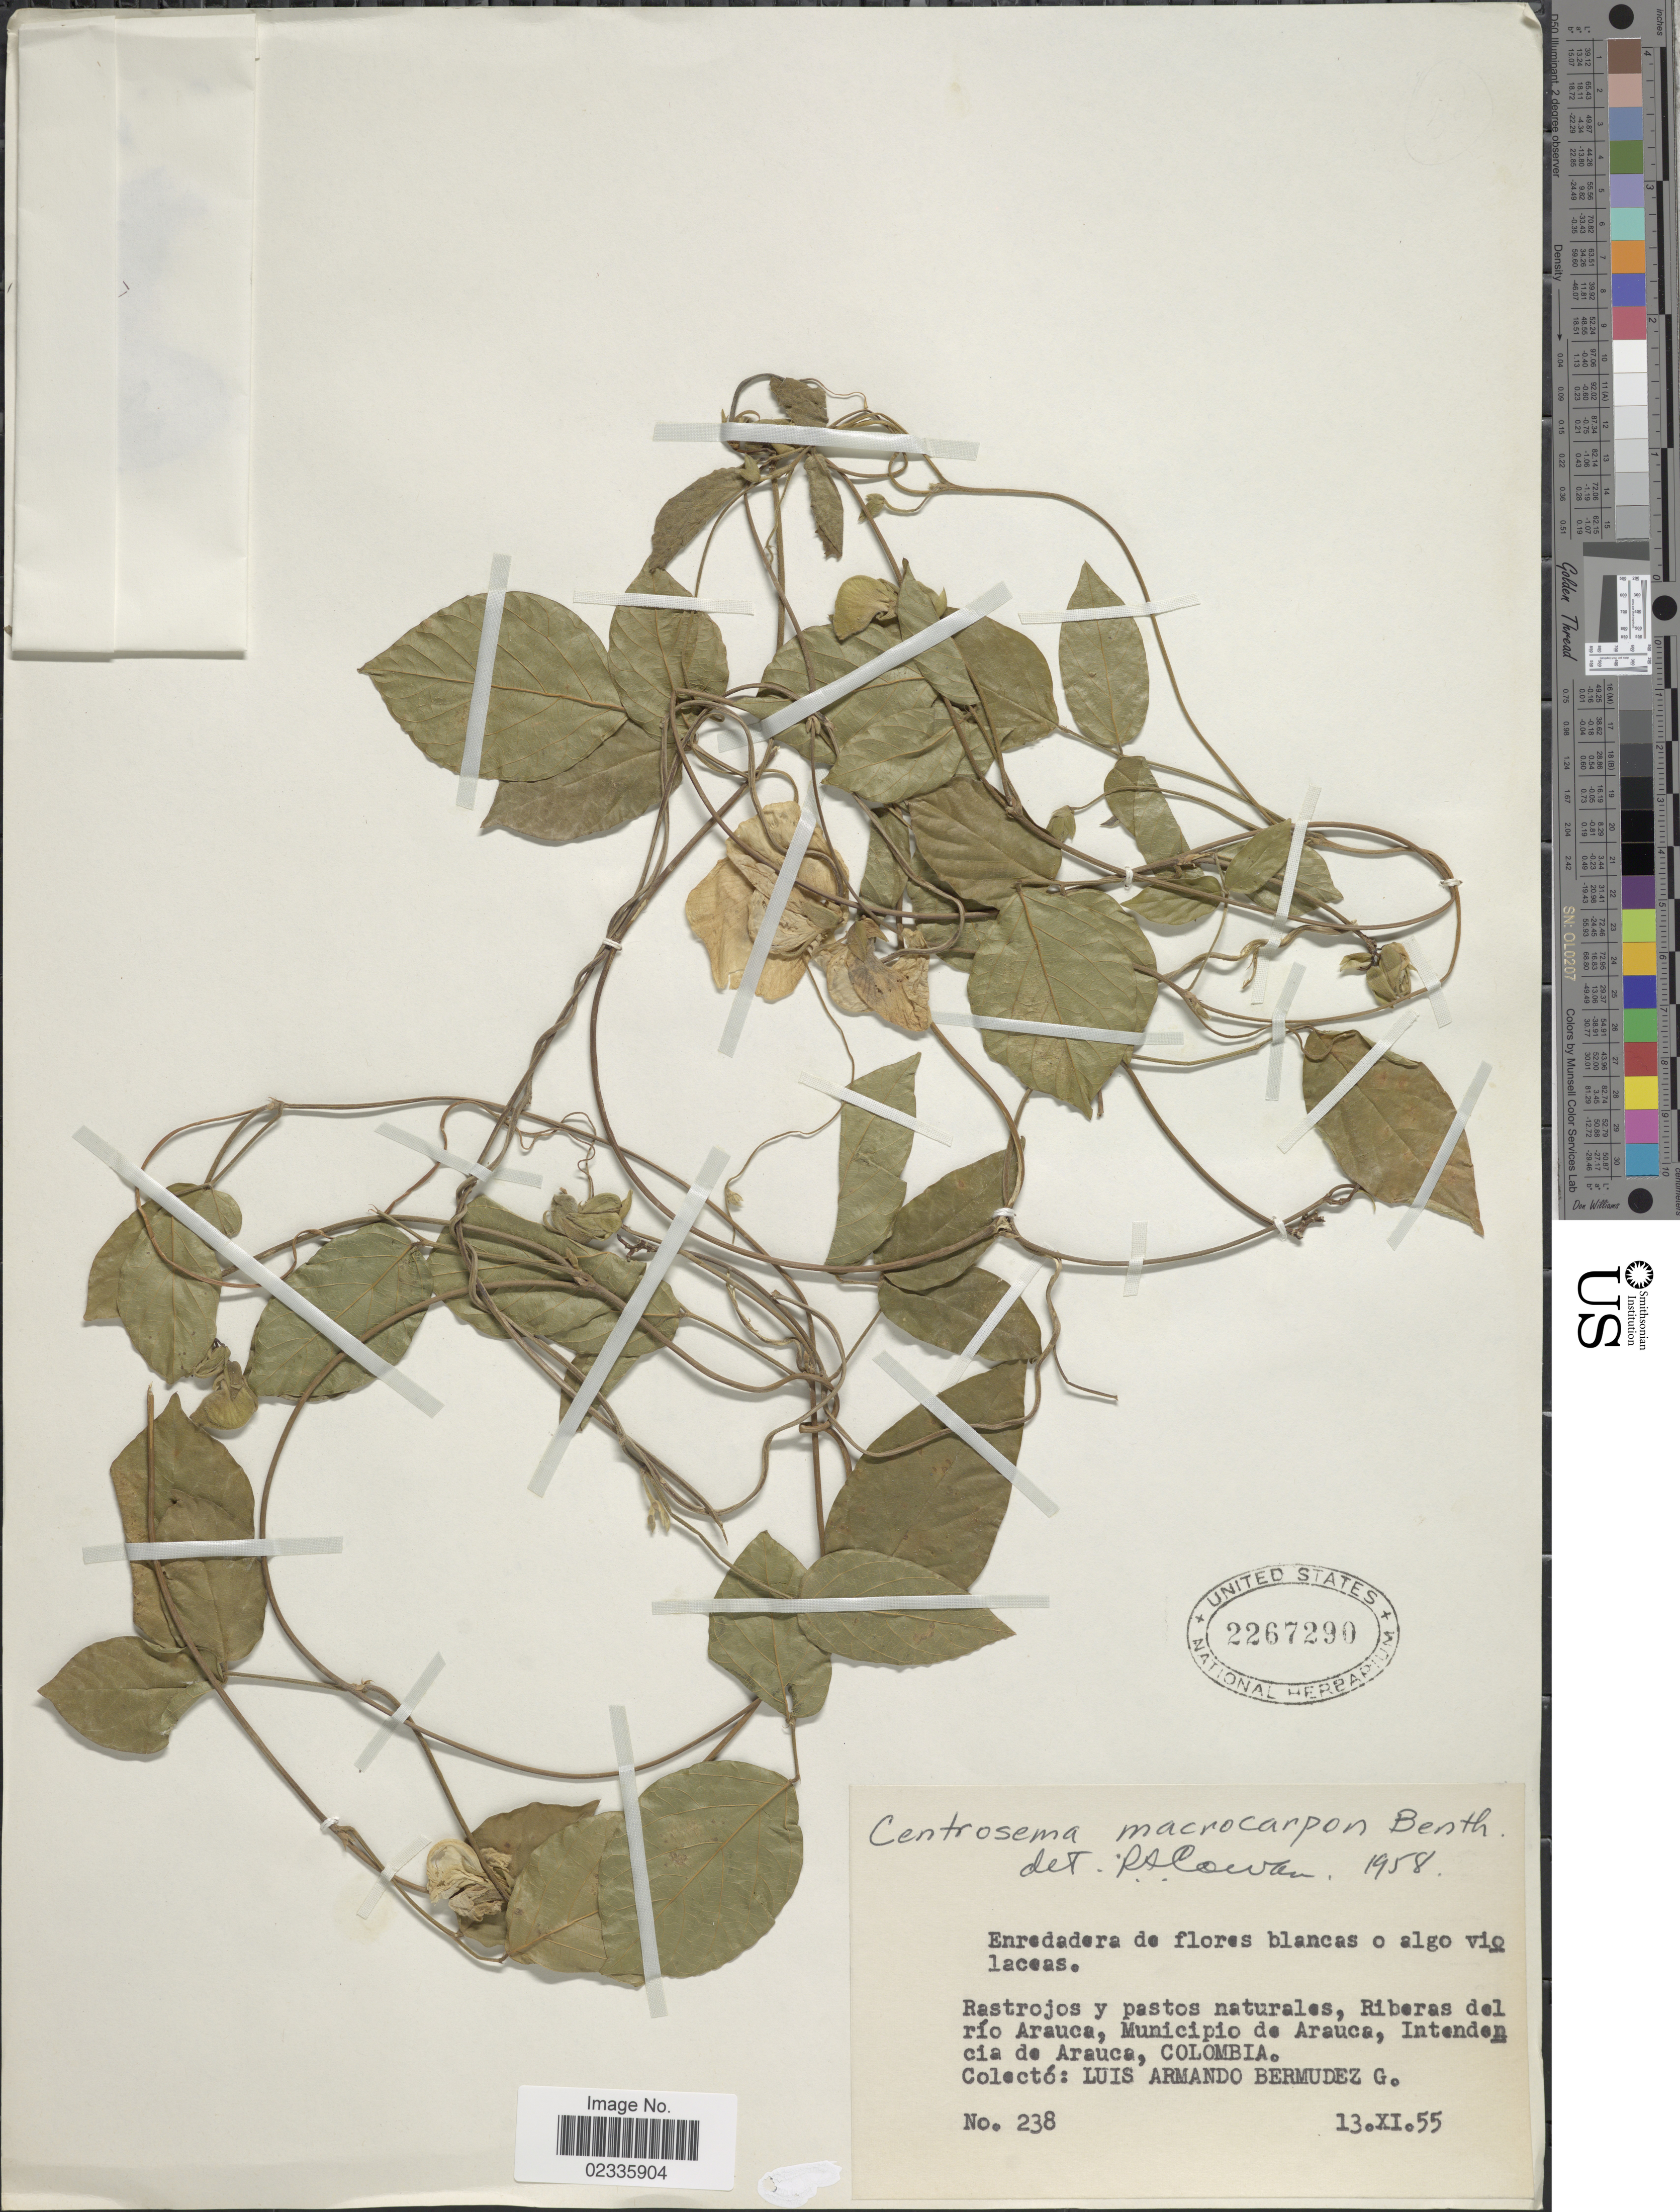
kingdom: Plantae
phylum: Tracheophyta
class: Magnoliopsida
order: Fabales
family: Fabaceae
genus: Centrosema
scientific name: Centrosema macrocarpum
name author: Benth.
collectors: L. Bermudez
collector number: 238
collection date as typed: Transcribed d/m/y: 13/11/55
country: Colombia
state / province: Arauca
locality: Riberas del río Arauca, Municipio de Arauca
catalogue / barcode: US 2267299